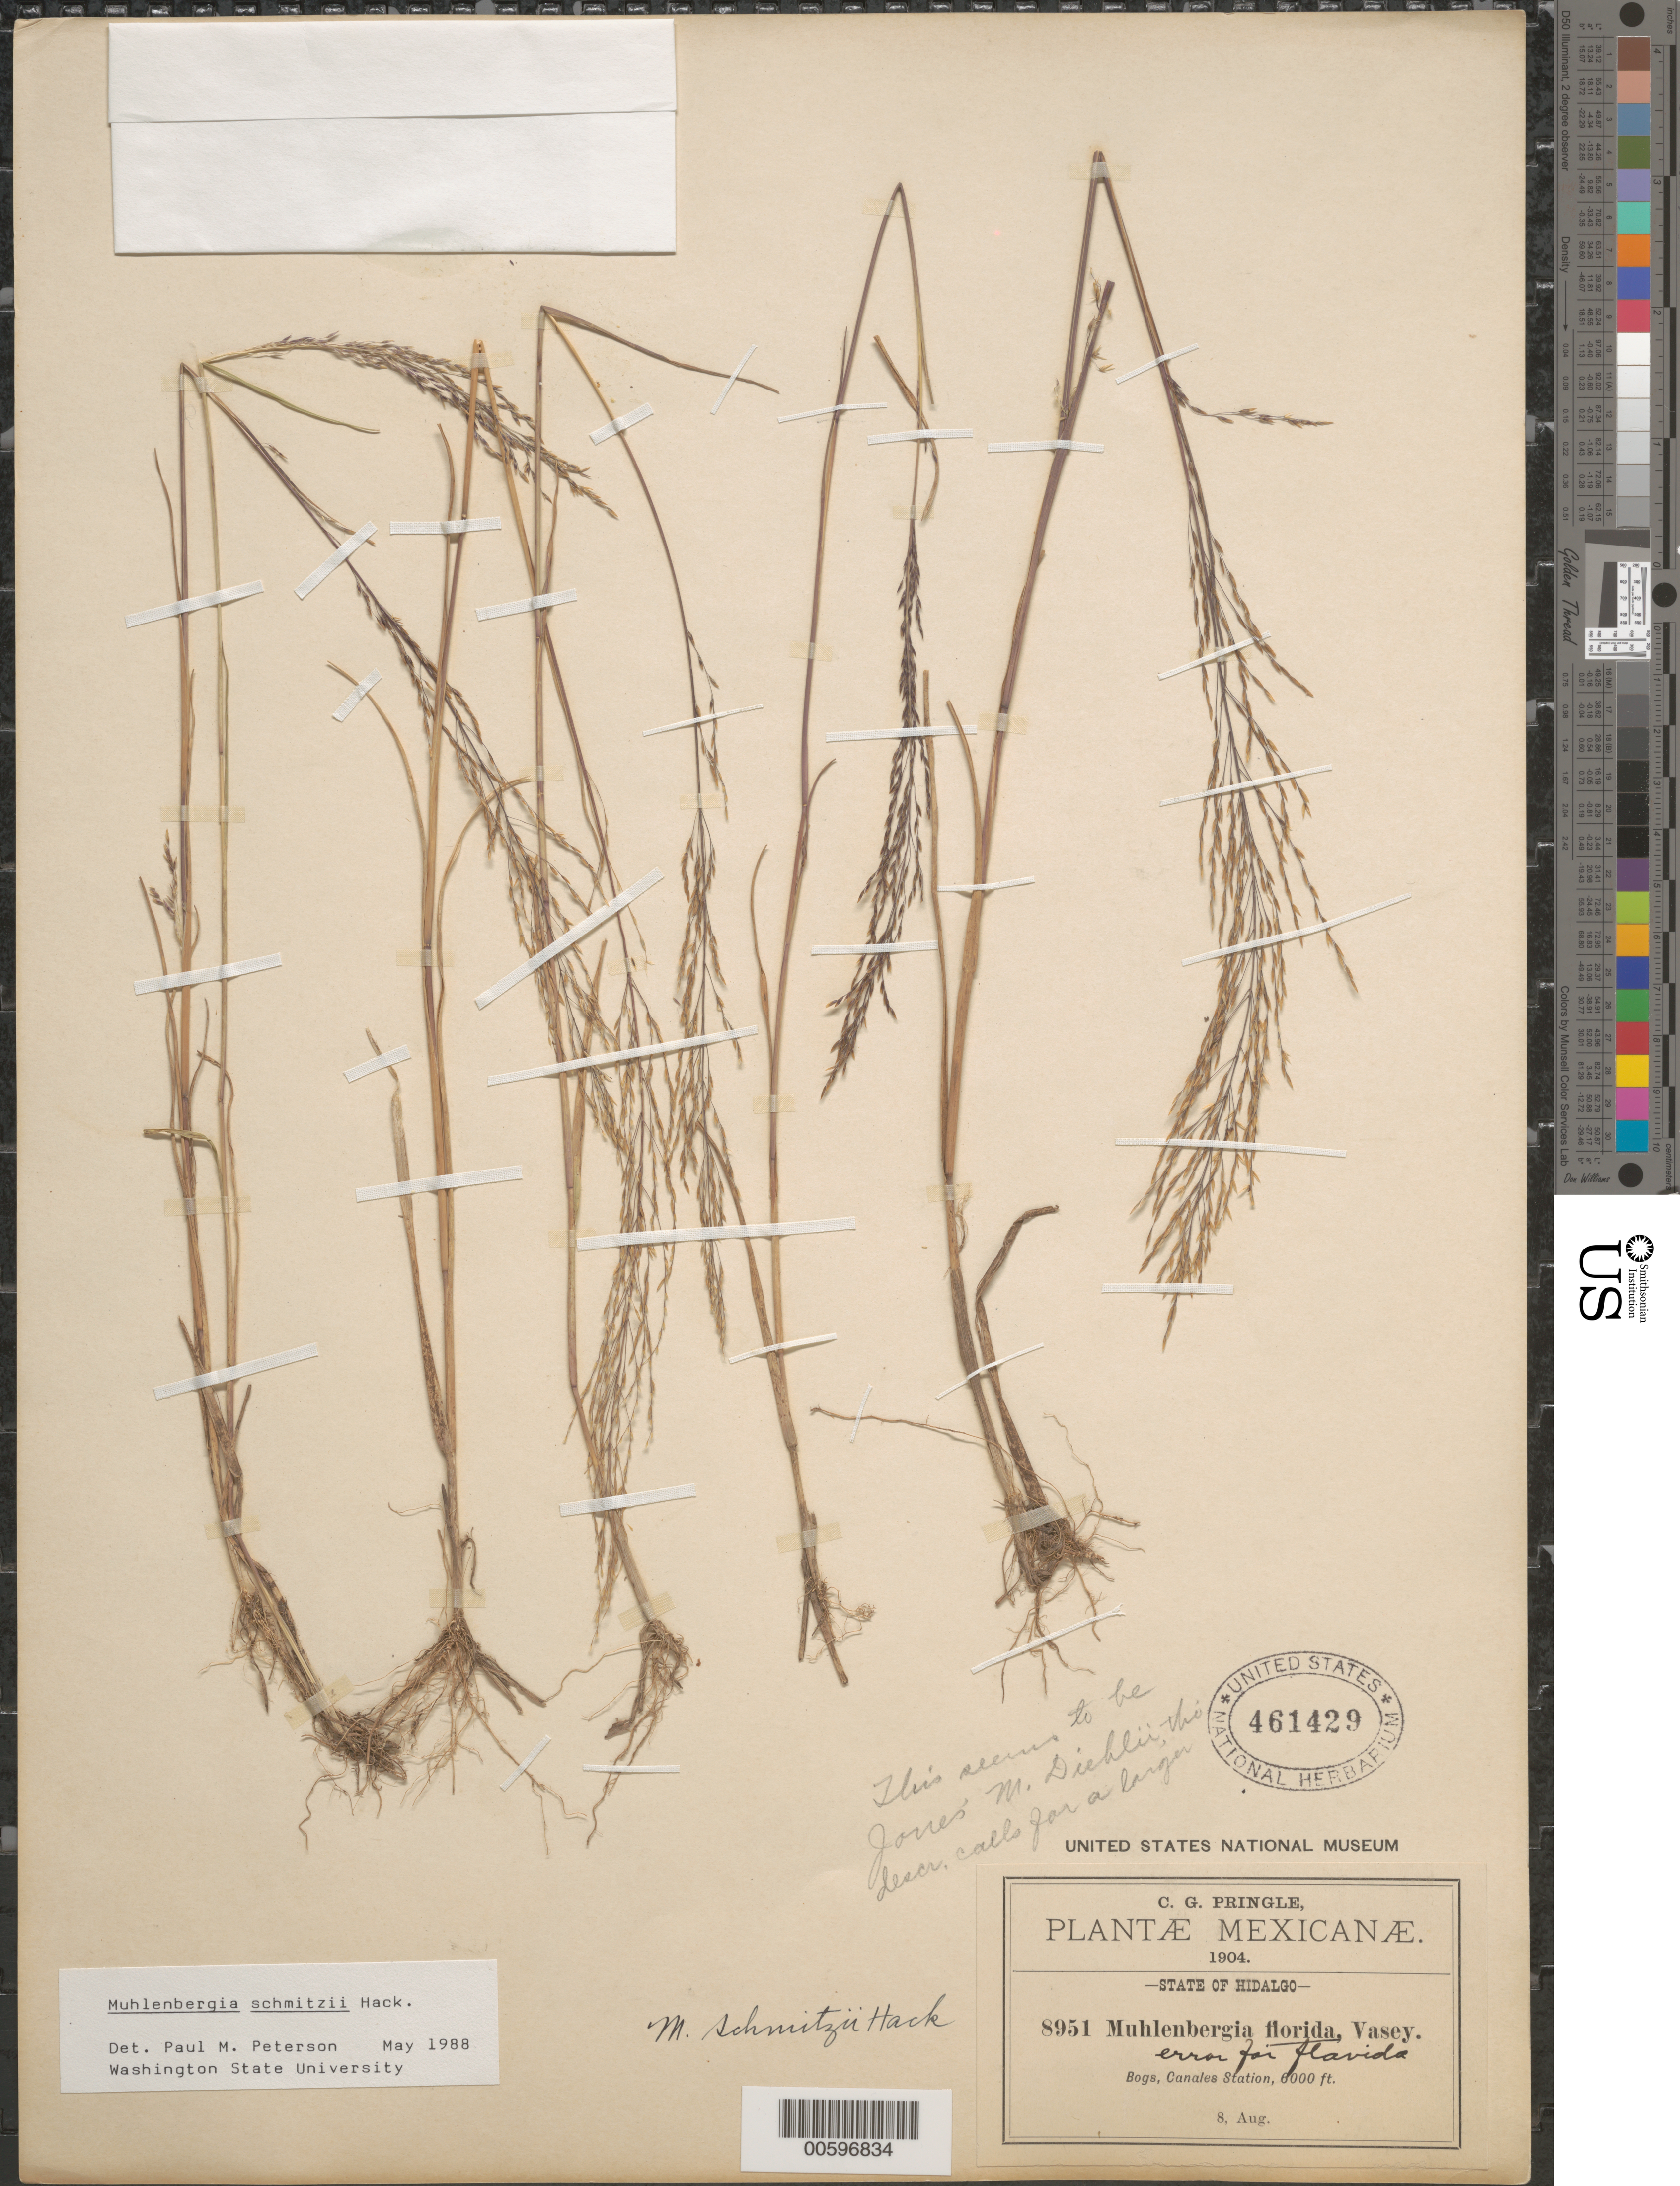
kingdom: Plantae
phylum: Tracheophyta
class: Liliopsida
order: Poales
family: Poaceae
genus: Muhlenbergia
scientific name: Muhlenbergia schmitzii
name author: Hack.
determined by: Peterson, Paul M., (BOT), Smithsonian Institution - National Museum of Natural History (UNITED STATES)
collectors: C. G. Pringle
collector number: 8951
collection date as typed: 8 Aug 1904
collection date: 1904-08-08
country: Mexico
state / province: Hidalgo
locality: Canales Station.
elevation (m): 1829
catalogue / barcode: US 461429